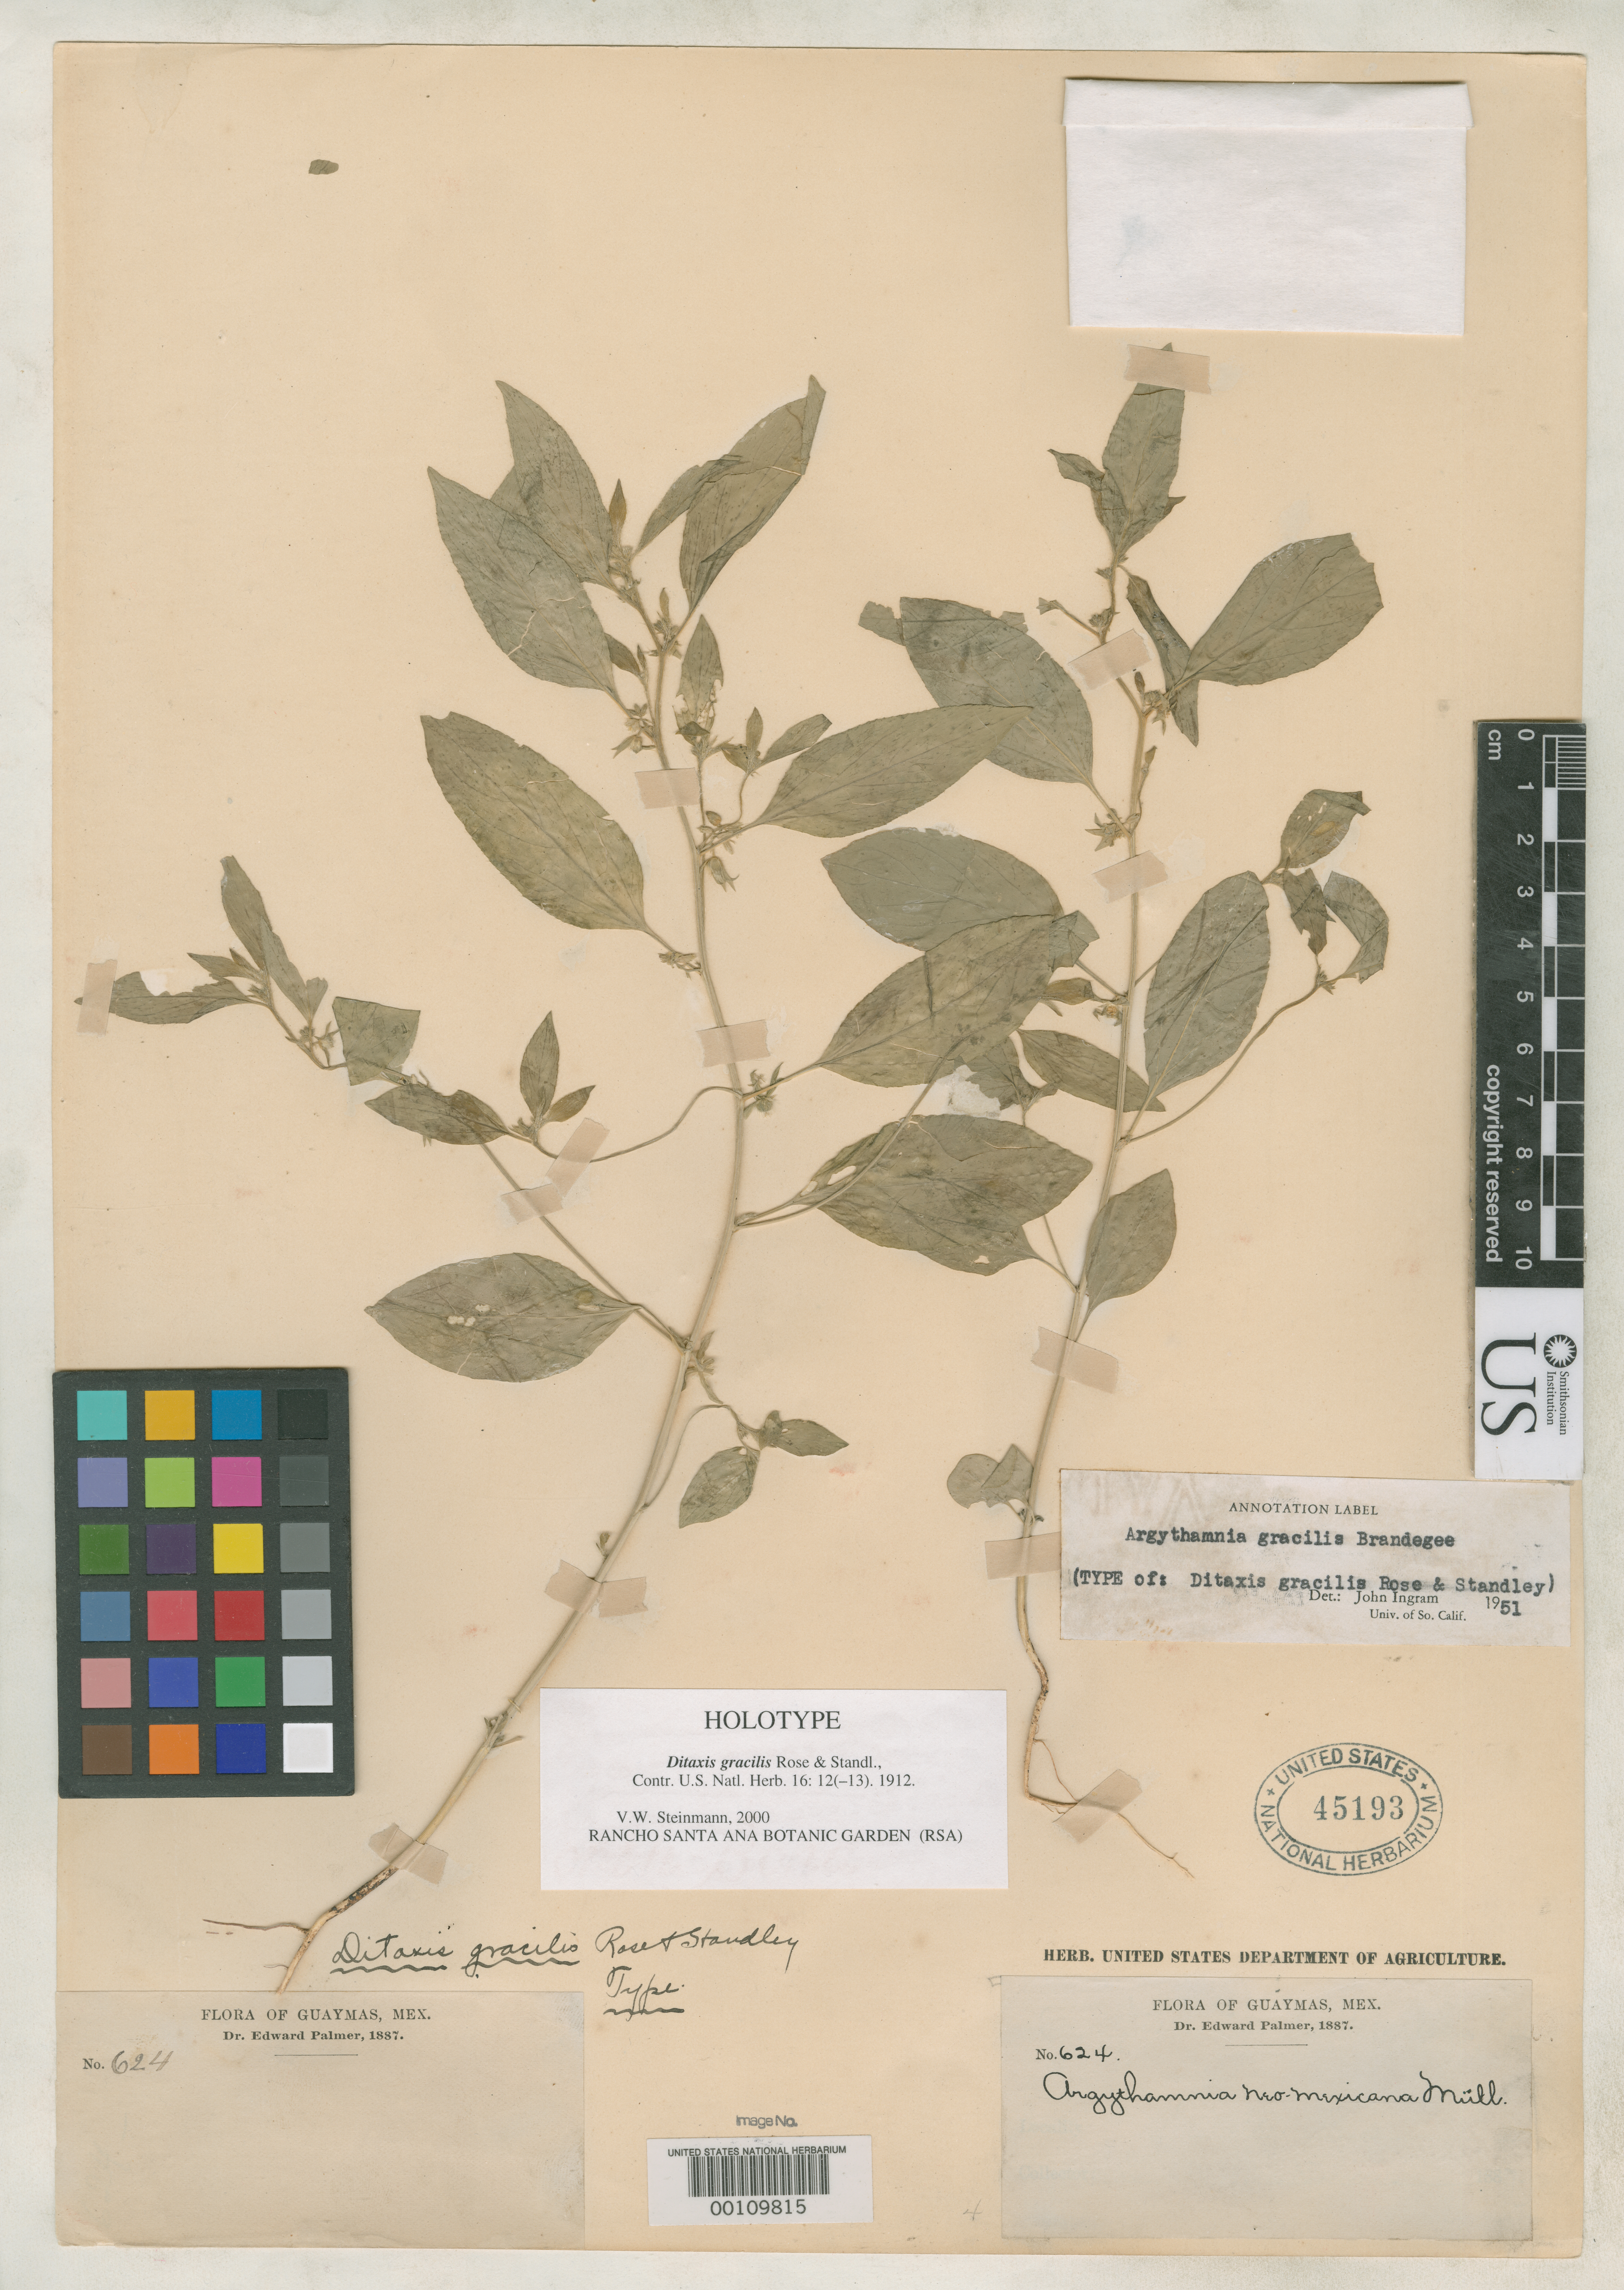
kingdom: Plantae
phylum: Tracheophyta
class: Magnoliopsida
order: Malpighiales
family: Euphorbiaceae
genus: Ditaxis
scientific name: Ditaxis gracilis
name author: Rose & Standl.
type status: Holotype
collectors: E. Palmer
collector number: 624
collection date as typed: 1887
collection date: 1887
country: Mexico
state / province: Sonora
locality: Guaymas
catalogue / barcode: US 45193